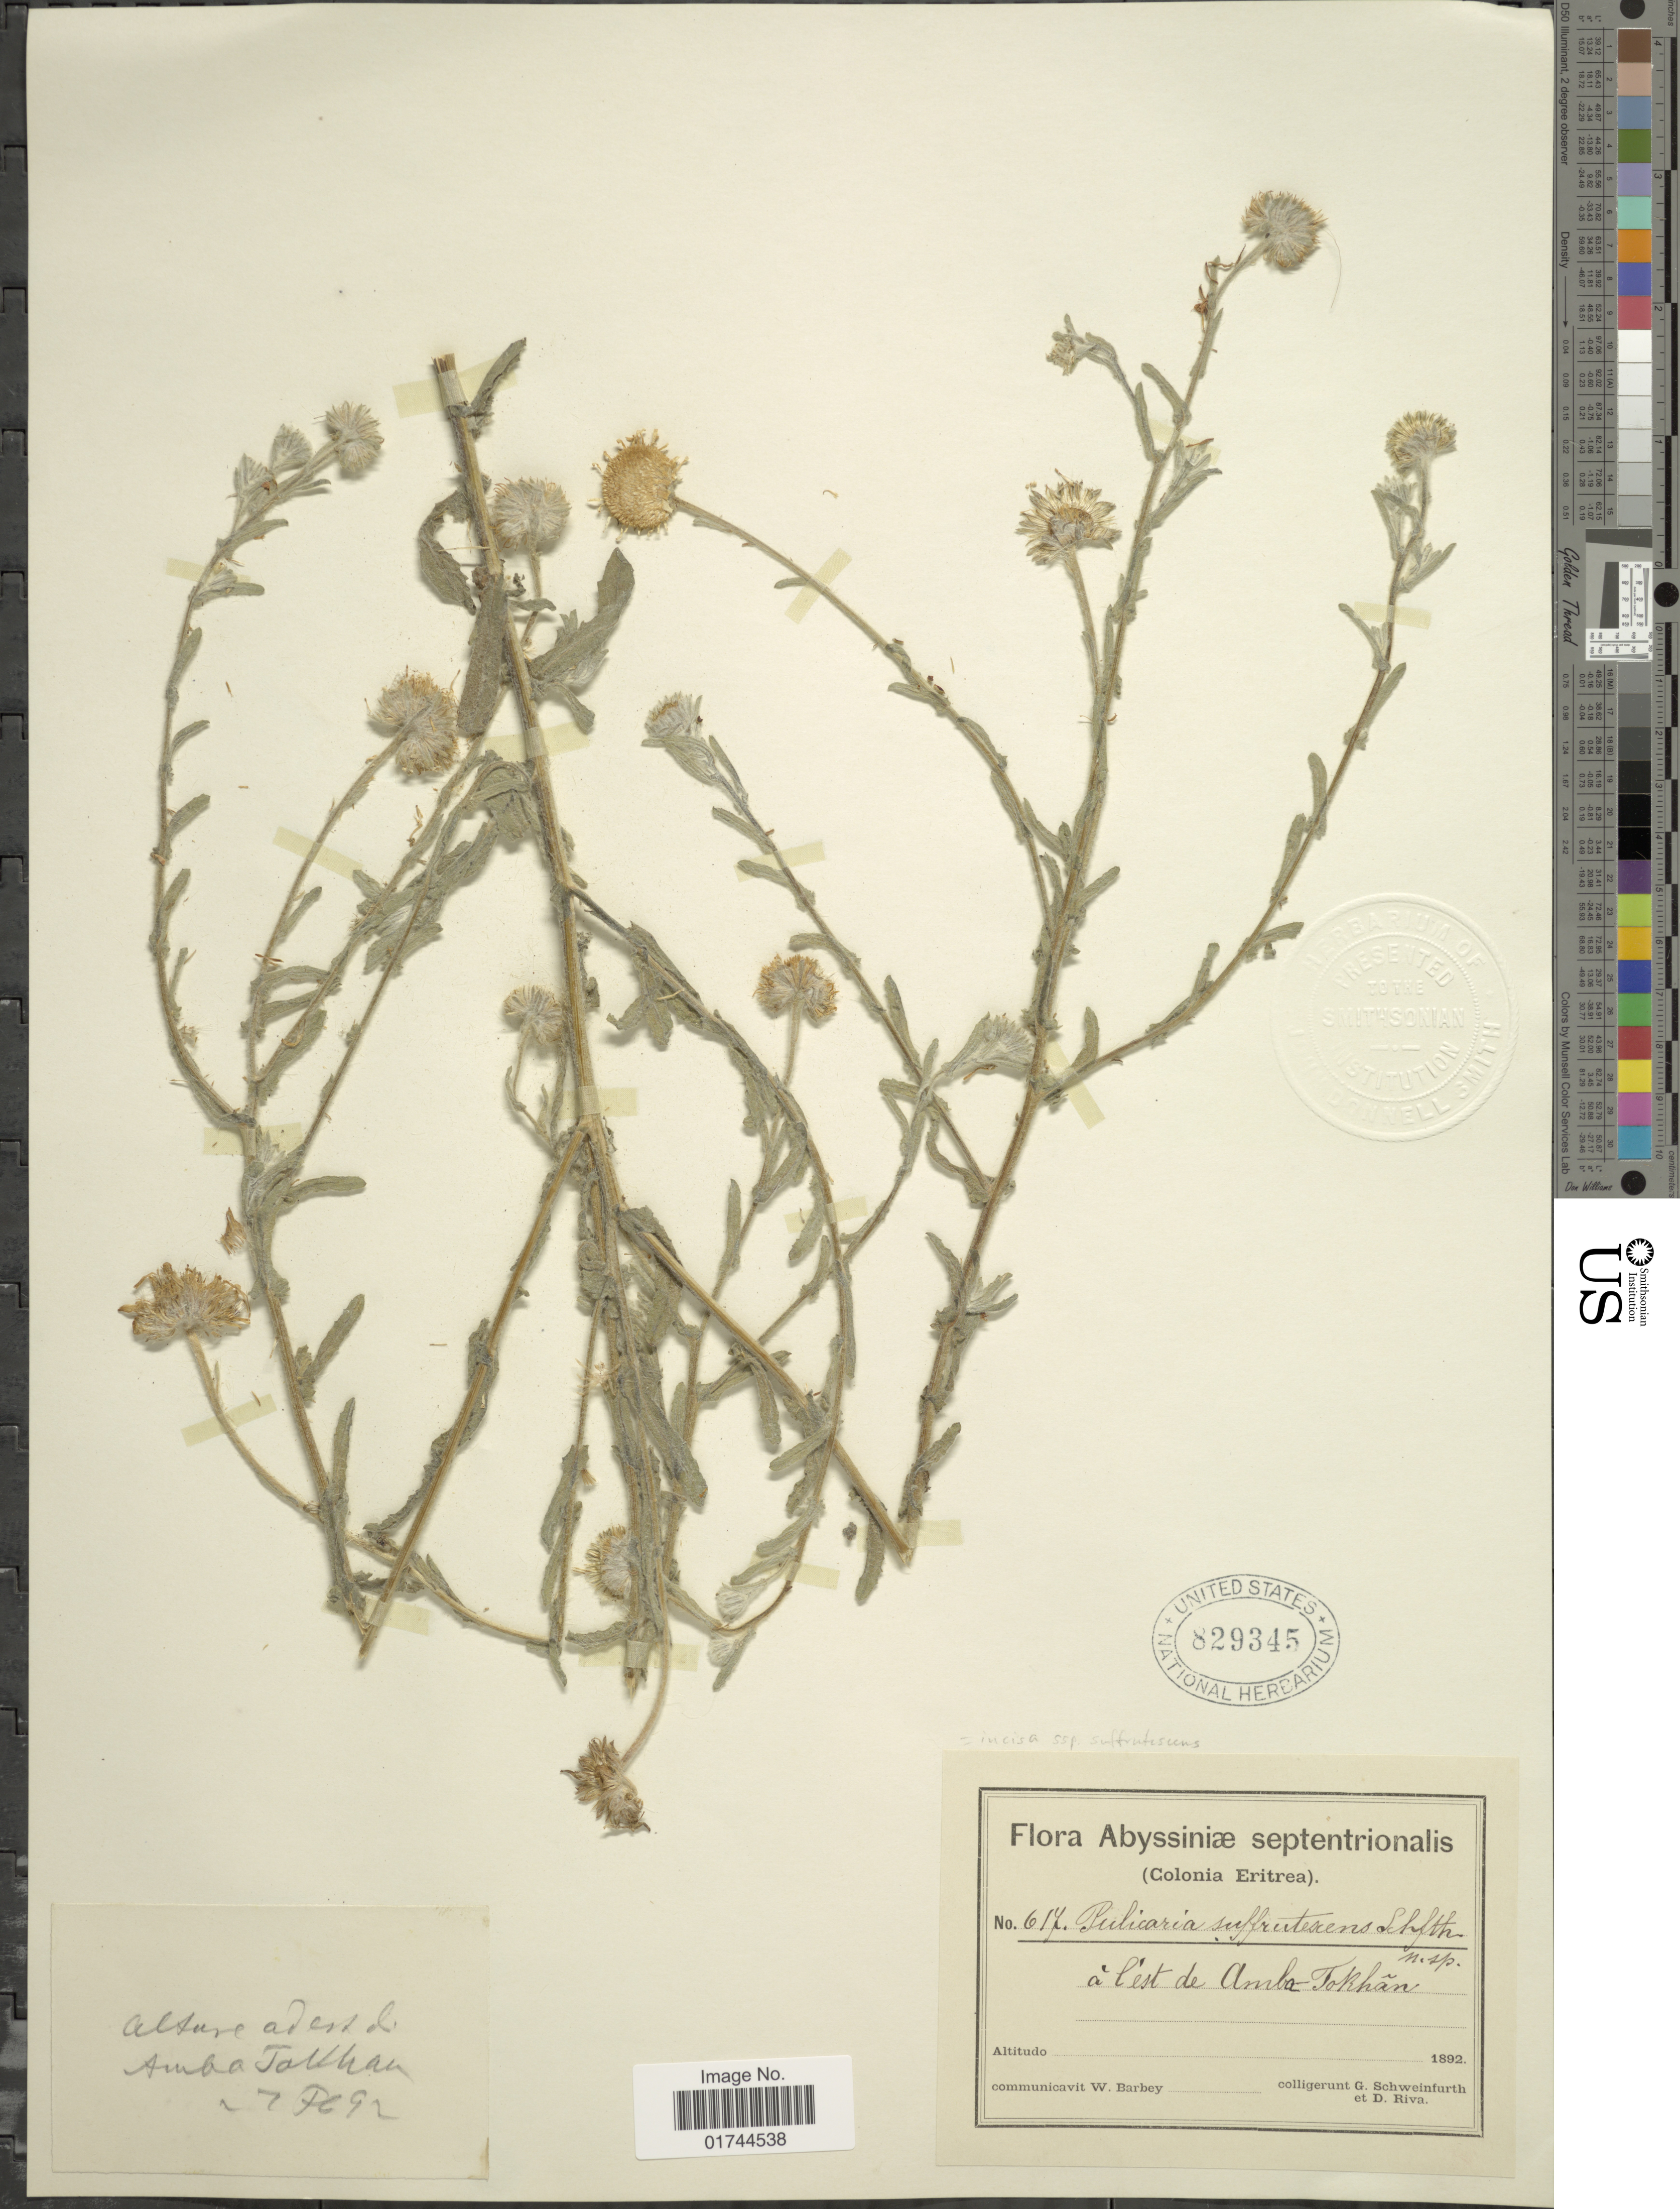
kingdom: Plantae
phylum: Tracheophyta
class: Magnoliopsida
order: Asterales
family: Asteraceae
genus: Pulicaria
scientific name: Pulicaria incisa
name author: (Lam.) DC.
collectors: Schweinfurth, -- & D. Riva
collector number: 617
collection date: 1892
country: Eritrea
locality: Abyssiniae, a l'est de Amba Torhan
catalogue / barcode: US 829345